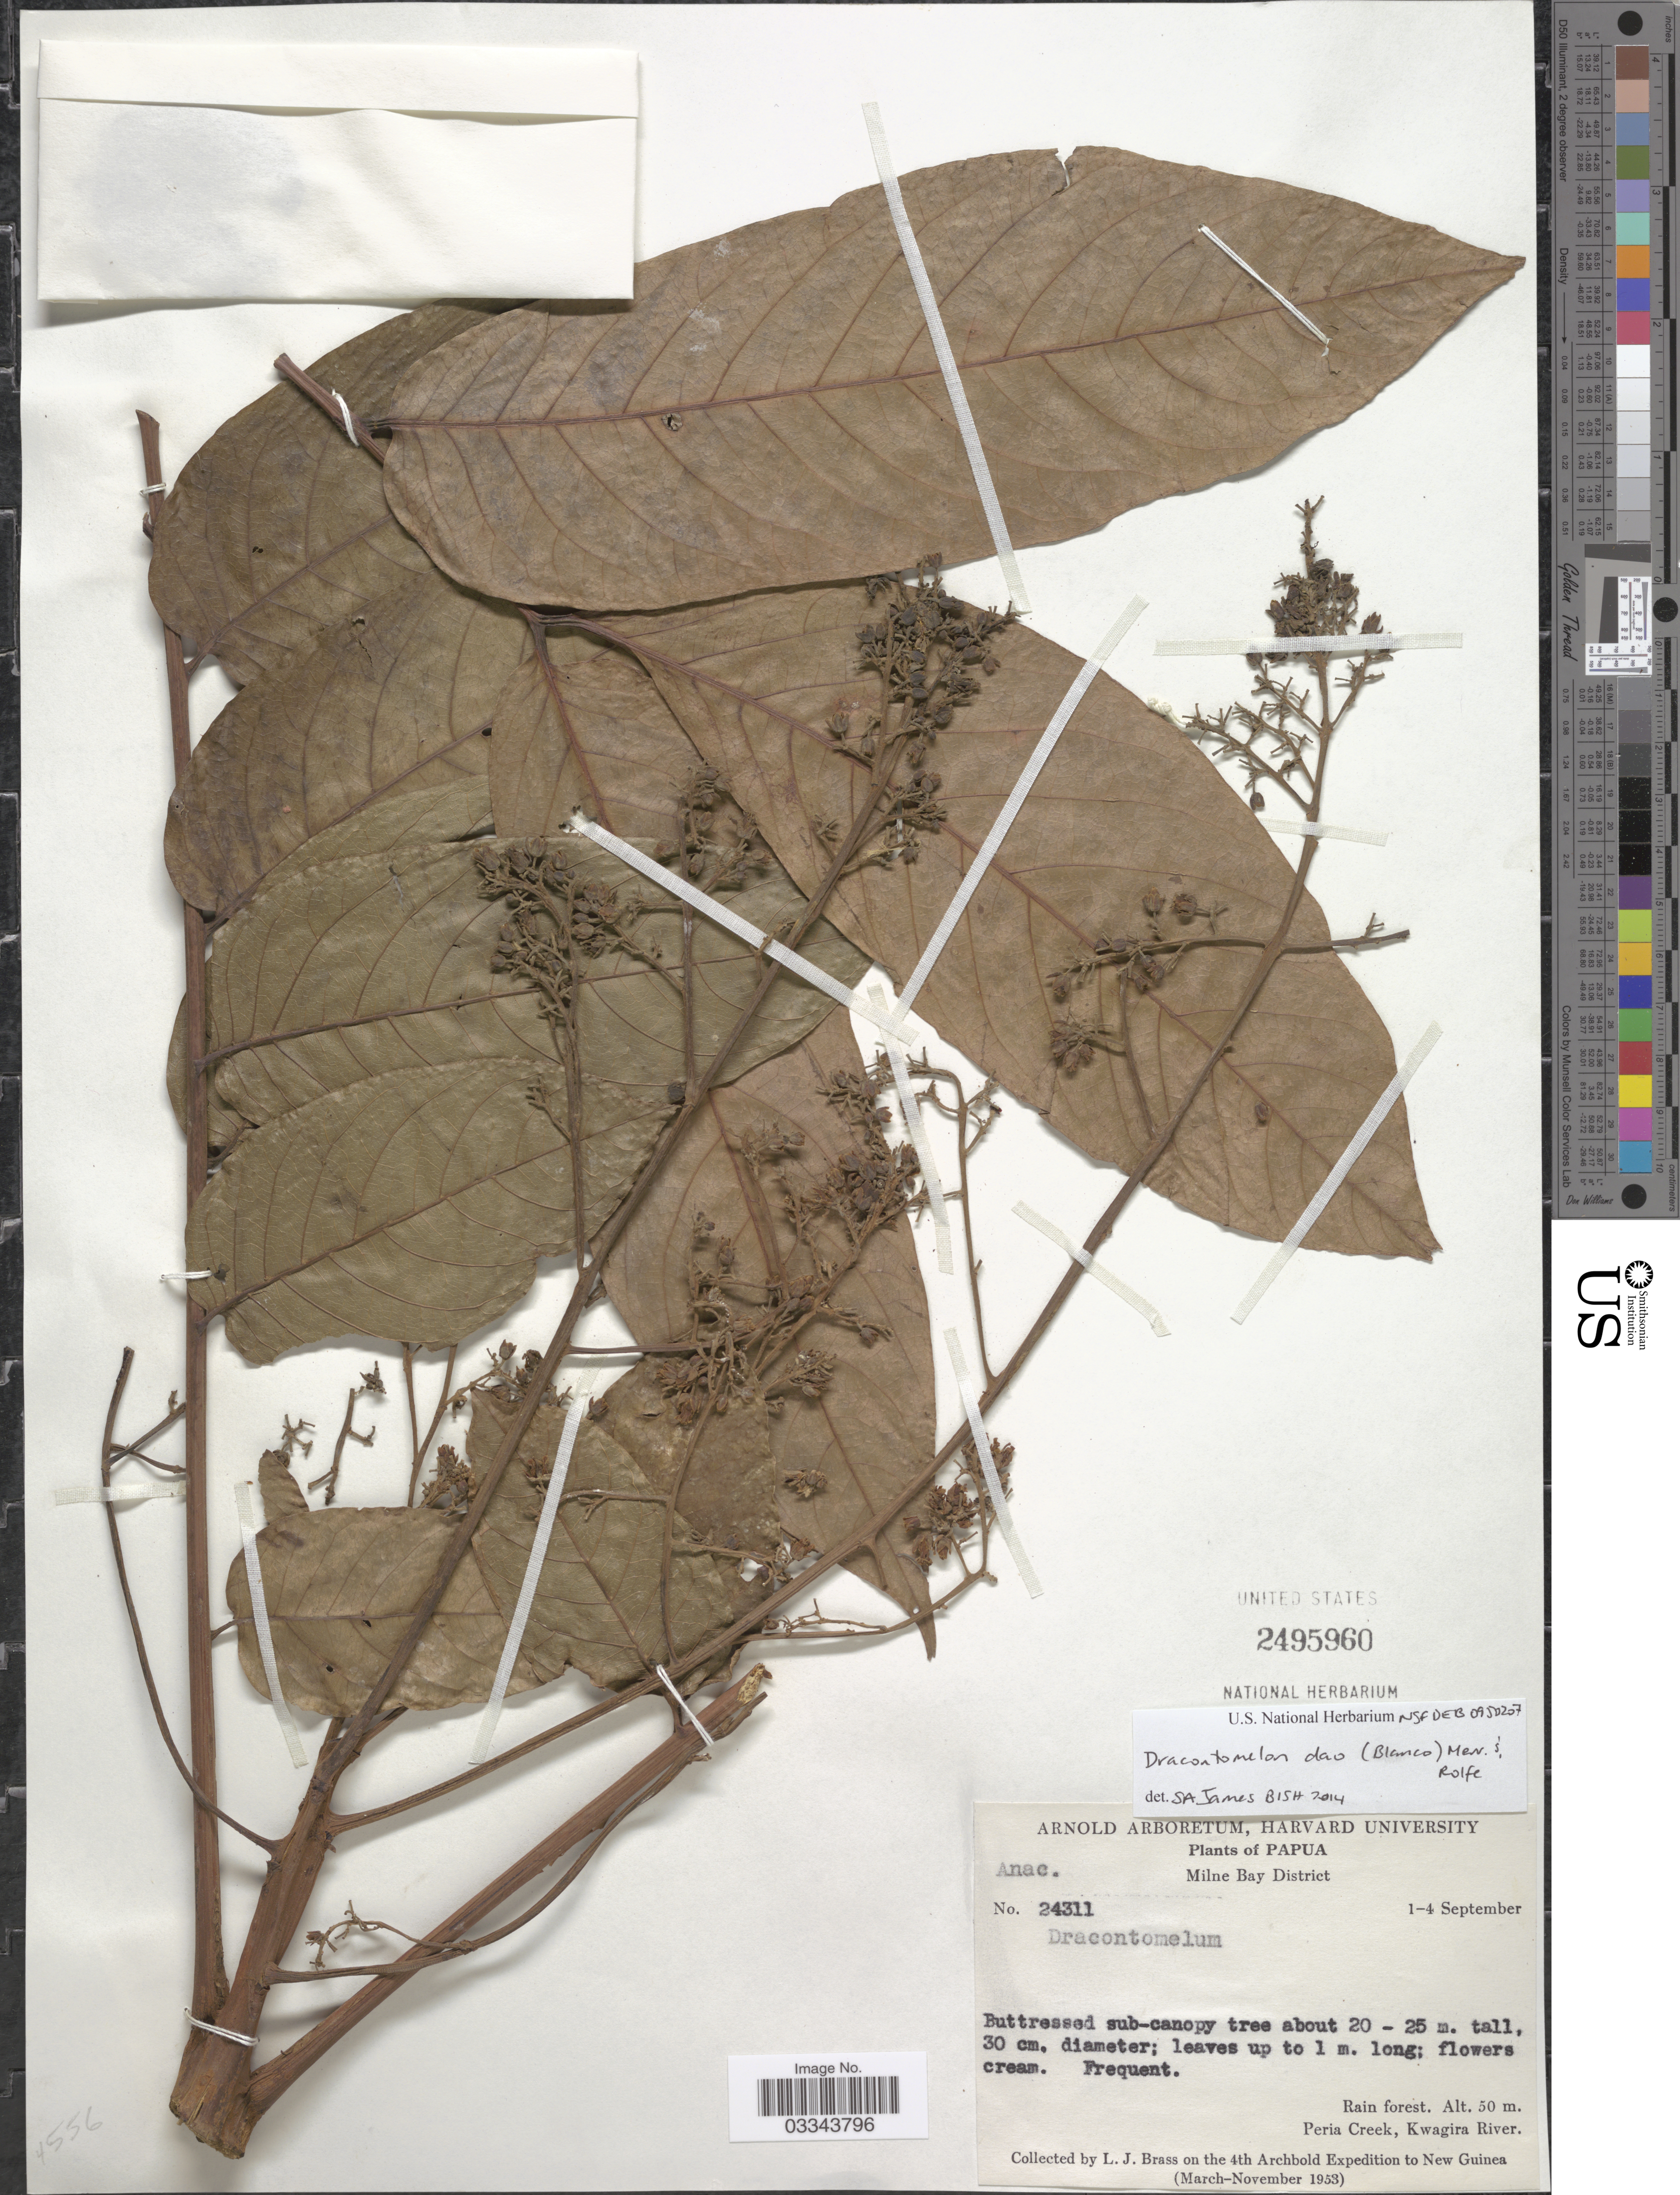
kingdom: Plantae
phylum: Tracheophyta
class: Magnoliopsida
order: Sapindales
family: Anacardiaceae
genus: Dracontomelon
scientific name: Dracontomelon dao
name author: (Blanco) Merr. & Rolfe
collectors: L. J. Brass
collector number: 24311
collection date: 1953-09-01/1953-09-04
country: Papua New Guinea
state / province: Milne Bay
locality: Milne Bay District. Peria Creek, Kwagira River. New Guinea.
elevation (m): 50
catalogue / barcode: US 2495960